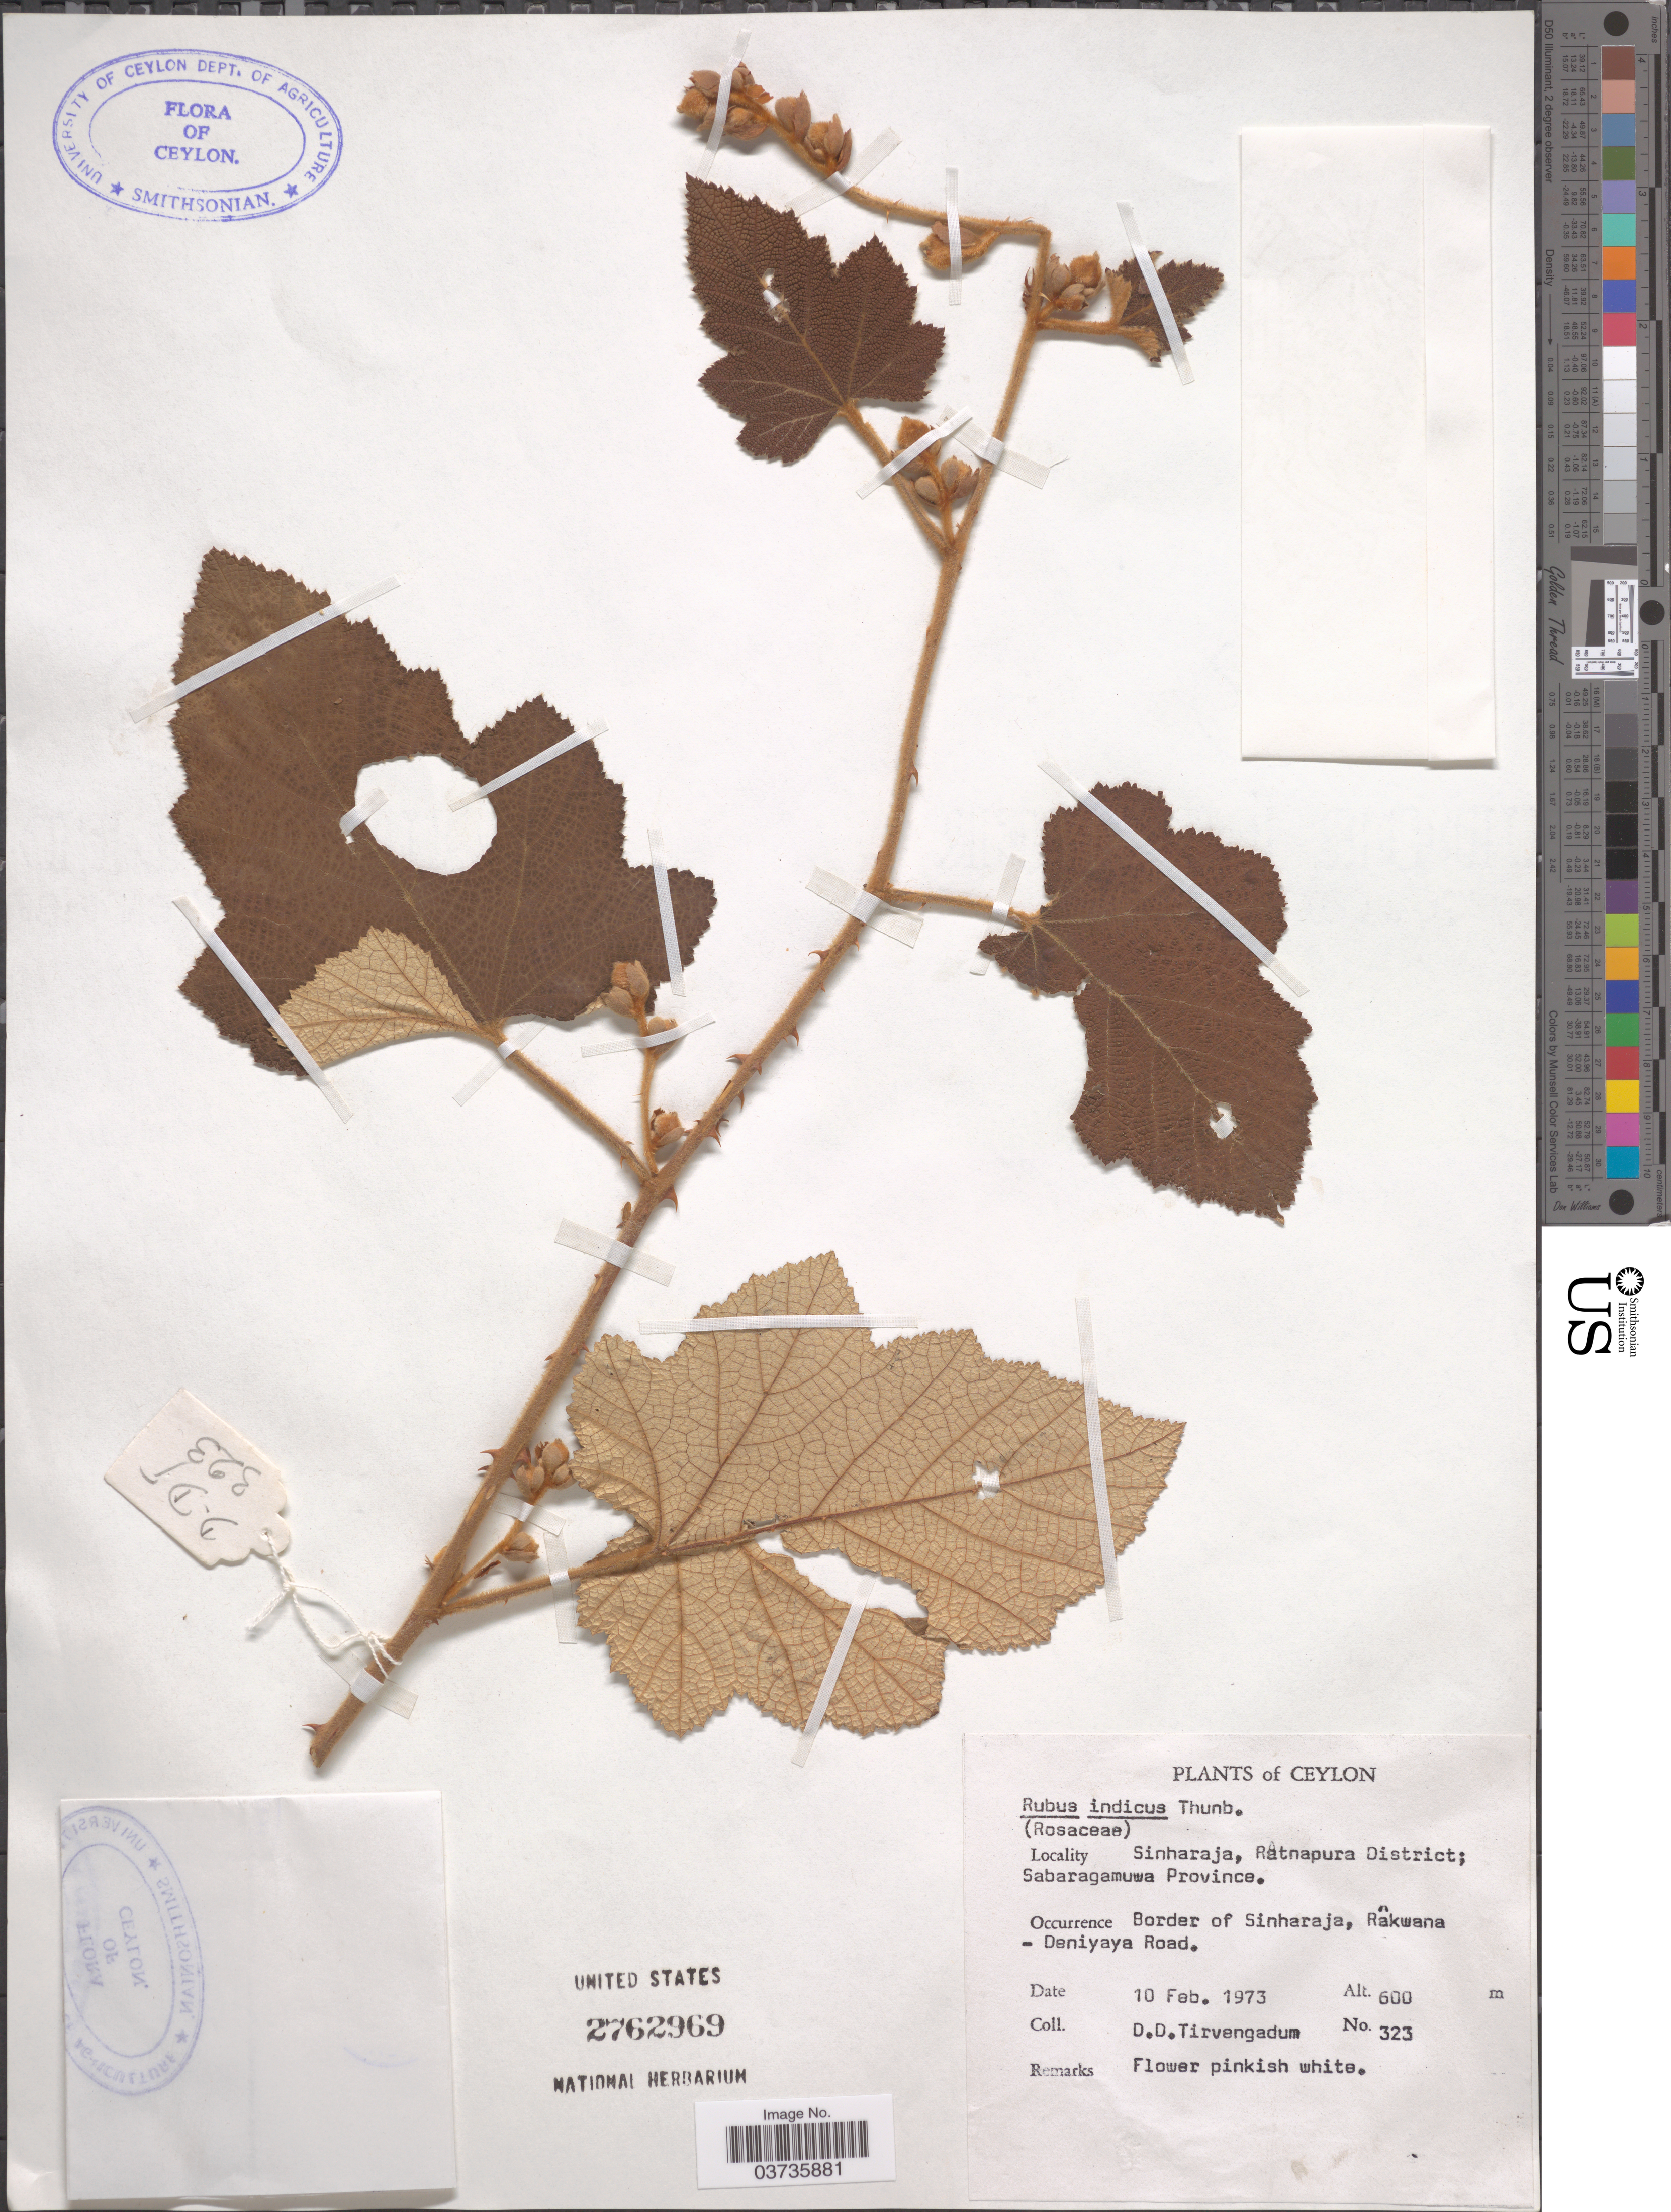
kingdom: Plantae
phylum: Tracheophyta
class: Magnoliopsida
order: Rosales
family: Rosaceae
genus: Rubus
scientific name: Rubus indicus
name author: Lesch. ex Ser.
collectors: D. Tirvengadum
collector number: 323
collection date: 1973-02-10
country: Sri Lanka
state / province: Sabaragamuwa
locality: Ceylon. Sinharaja, Ratnapura District. Border of Sinharaja, Rakwana - Deniyaya Road.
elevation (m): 600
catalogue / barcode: US 2762969